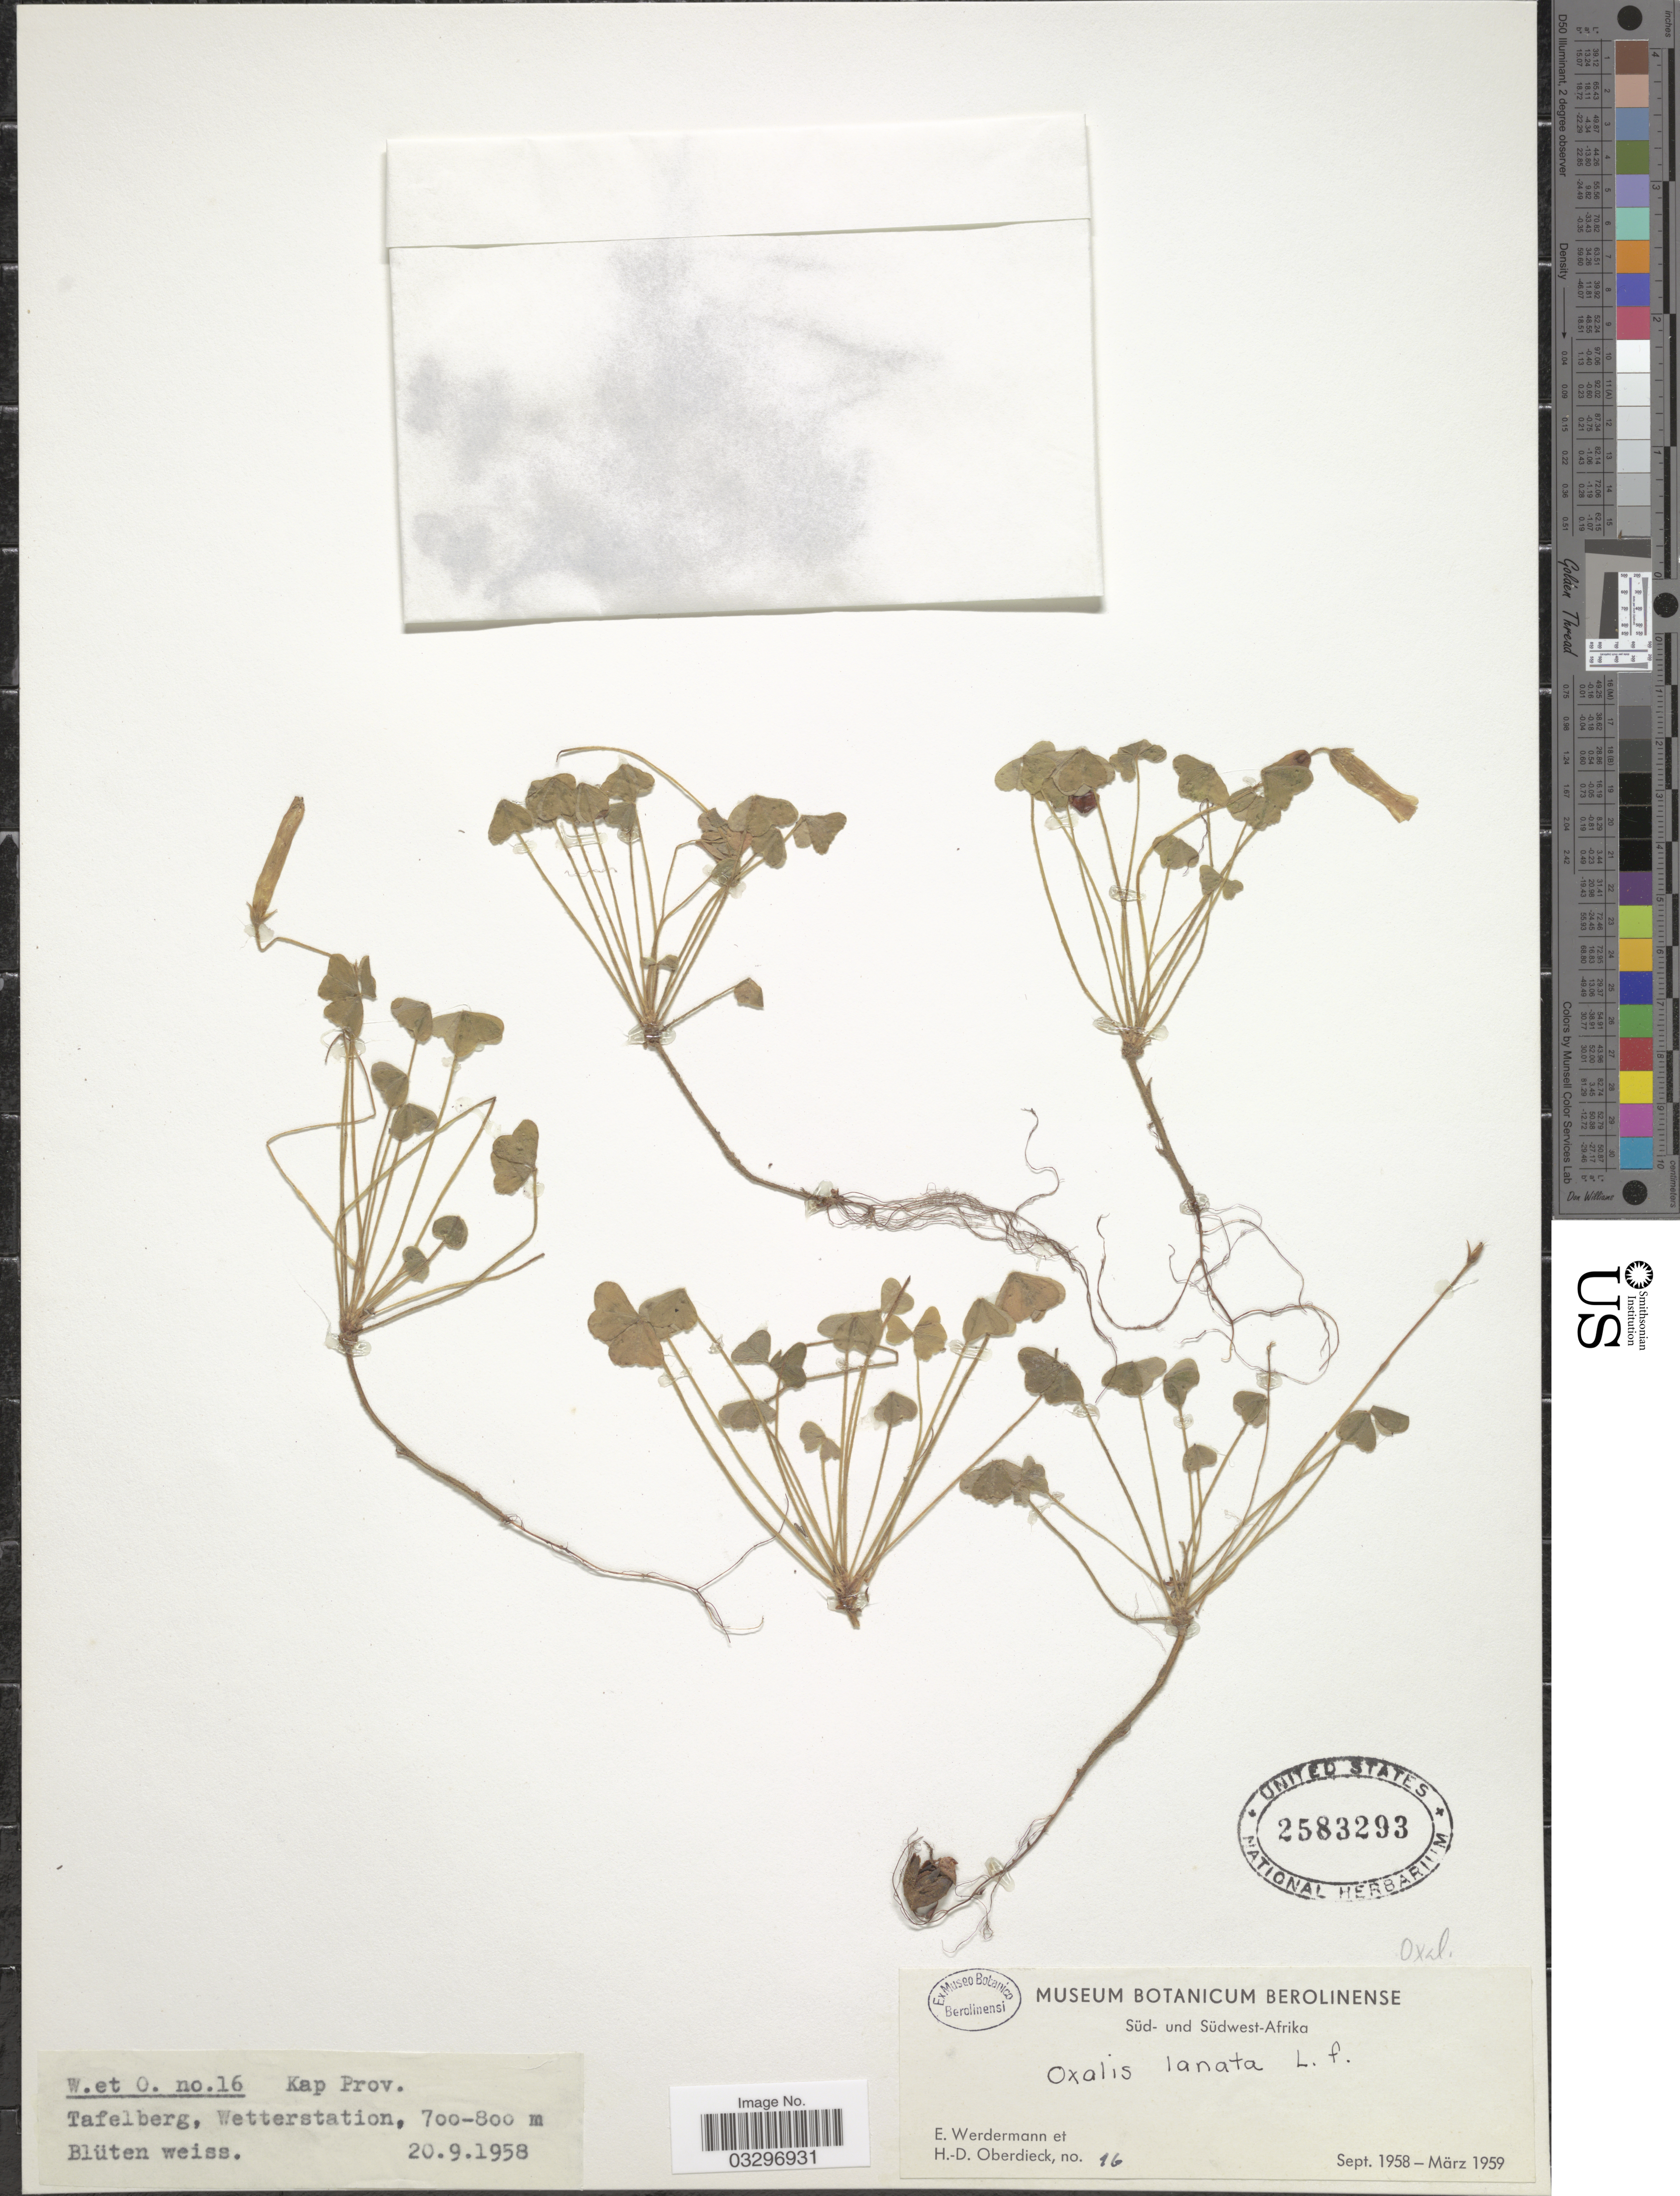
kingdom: Plantae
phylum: Tracheophyta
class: Magnoliopsida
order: Oxalidales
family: Oxalidaceae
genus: Oxalis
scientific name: Oxalis lanata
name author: Thunb.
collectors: E. Werdermann & H. Oberdieck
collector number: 16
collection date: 1958-09-20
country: South Africa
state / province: Western Cape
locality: Kap Prov. Tafelberg, Wetterstation. Blüten weiss.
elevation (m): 700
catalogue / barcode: US 2583293